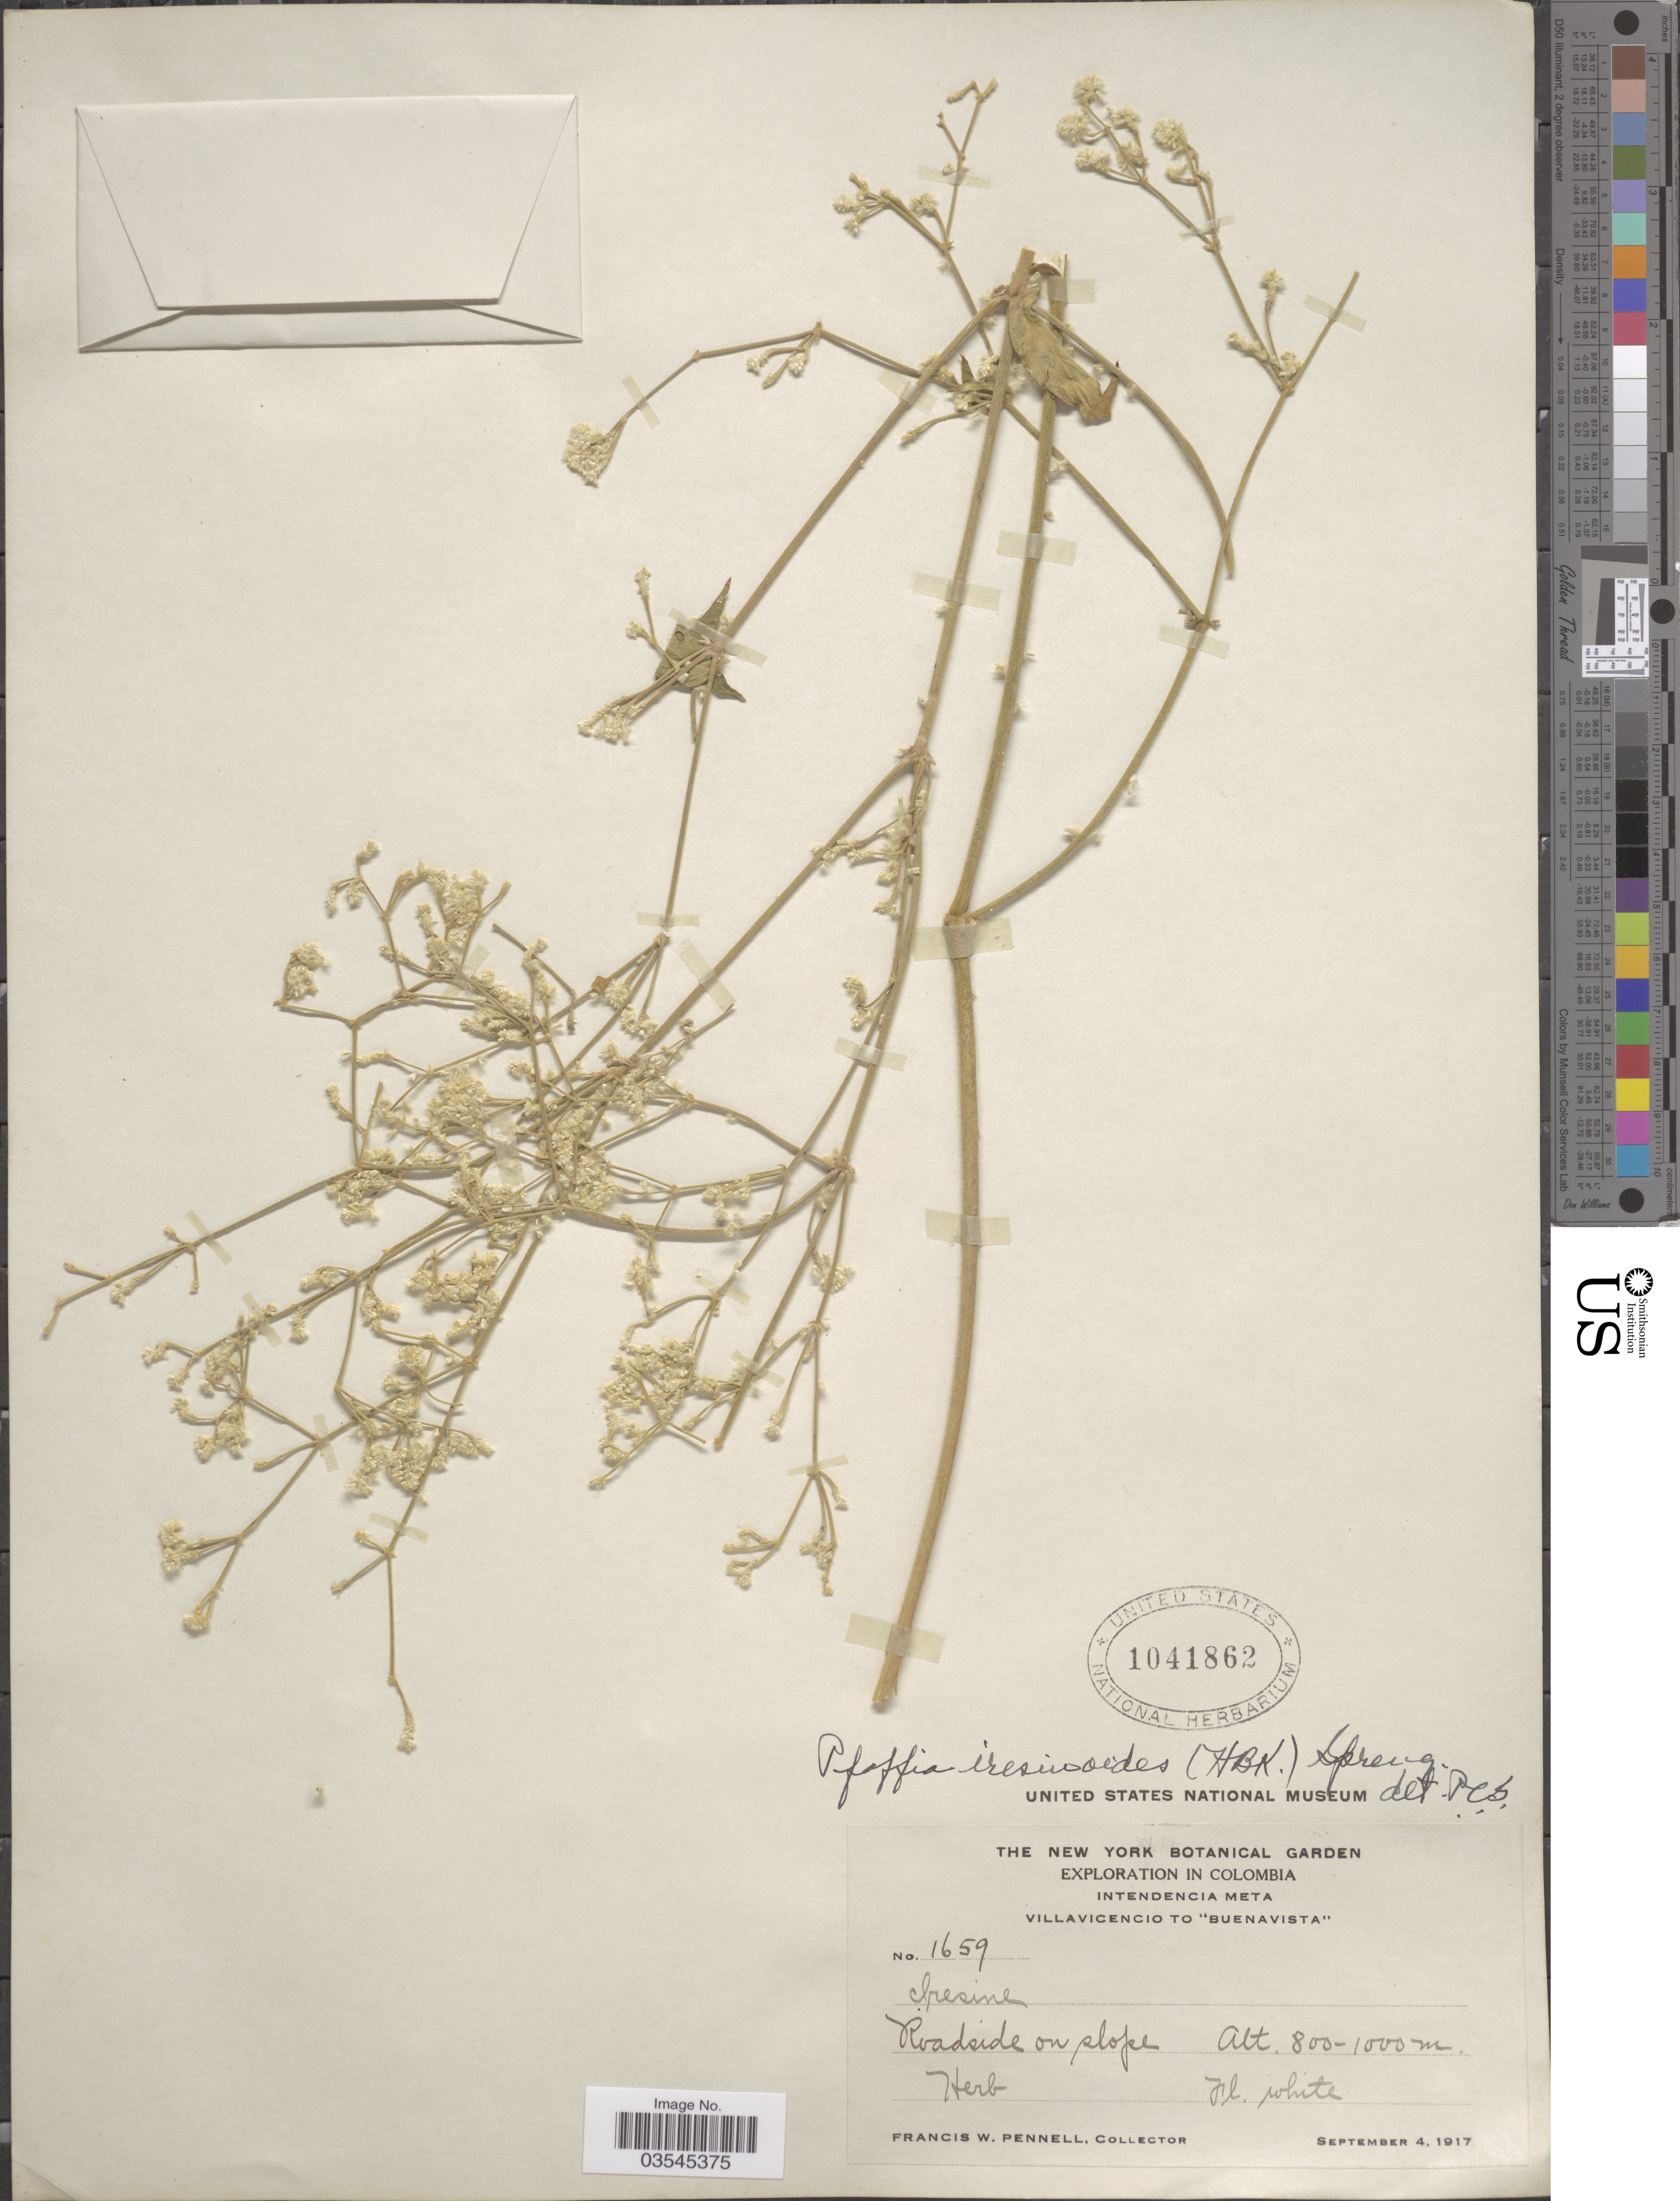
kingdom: Plantae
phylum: Tracheophyta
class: Magnoliopsida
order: Caryophyllales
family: Amaranthaceae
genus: Pfaffia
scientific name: Pfaffia iresinoides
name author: (Kunth) Spreng.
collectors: F. W. Pennell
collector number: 1659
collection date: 1917-09-04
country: Colombia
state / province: Meta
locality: Intendencia Meta. Villavicencio to "Buenavista".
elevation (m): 800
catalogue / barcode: US 1041862